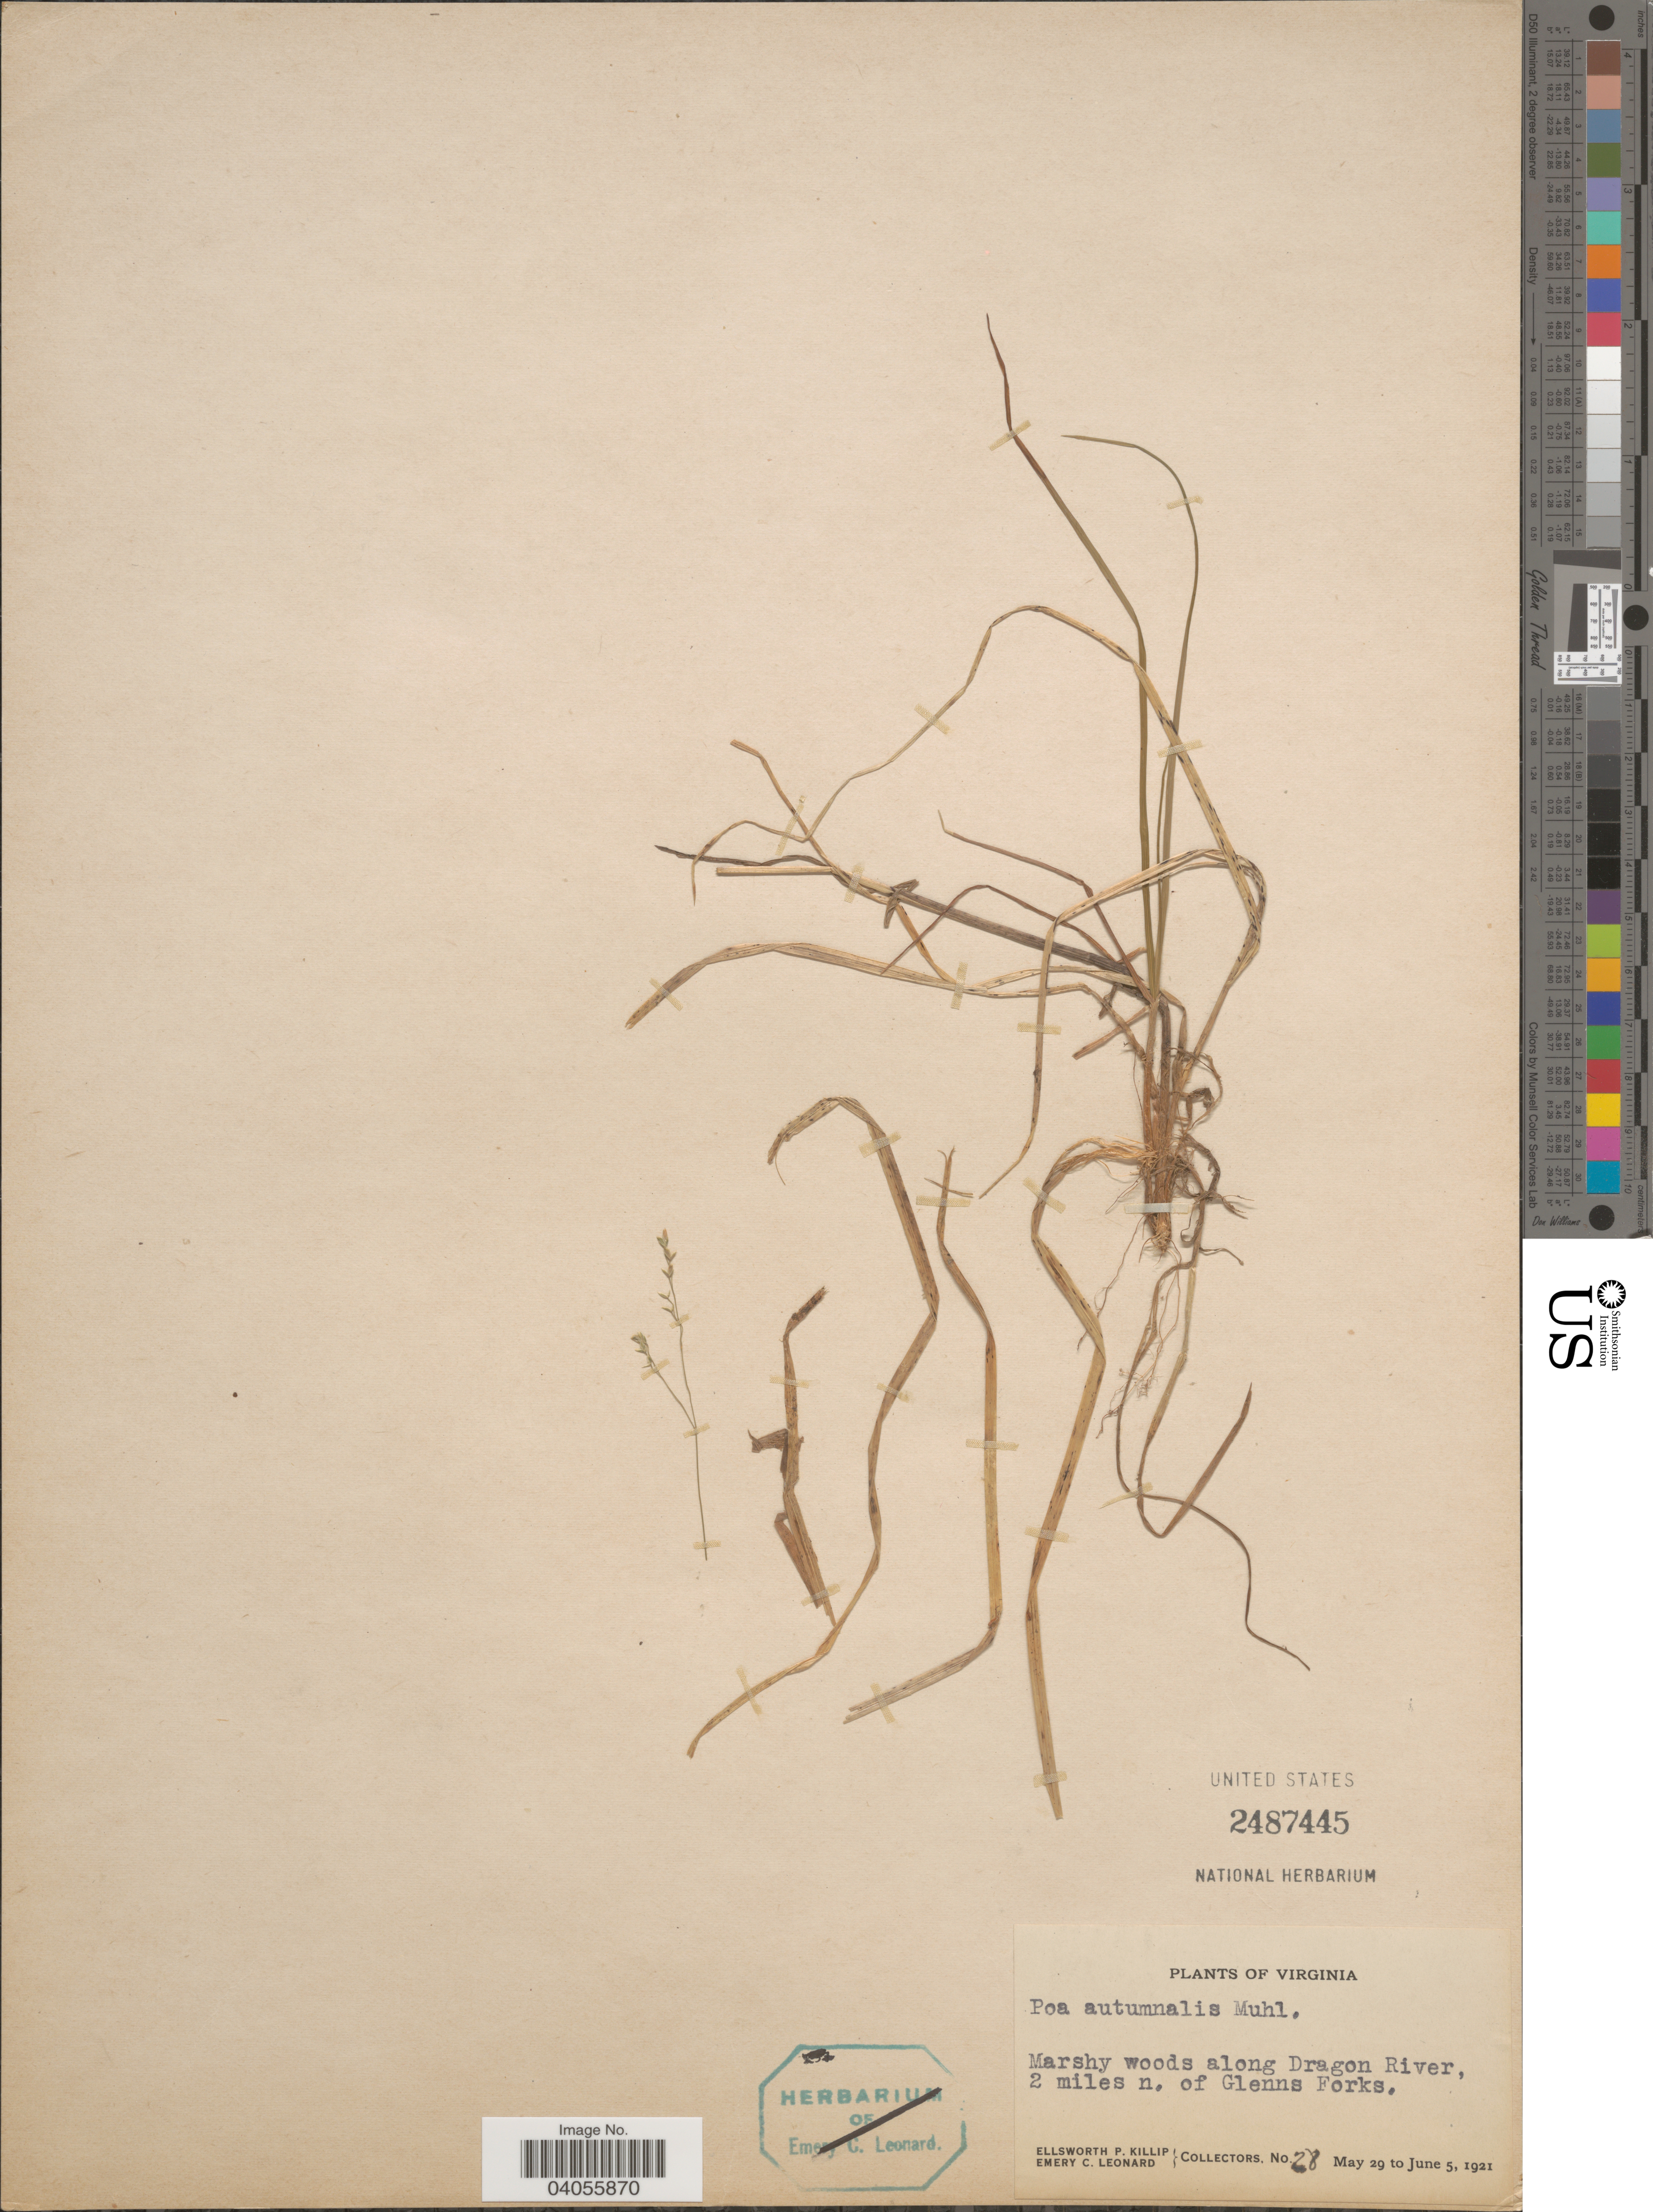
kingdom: Plantae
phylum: Tracheophyta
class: Liliopsida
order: Poales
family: Poaceae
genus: Poa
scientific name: Poa autumnalis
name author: Muhl. ex Elliott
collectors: E. P. Killip & E. C. Leonard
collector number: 28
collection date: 1921-05-29/1921-06-05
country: United States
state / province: Virginia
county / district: Middlesex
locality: Marshy woods along Dragon River, 2 miles n. of Glenns Forks.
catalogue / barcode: US 2487445